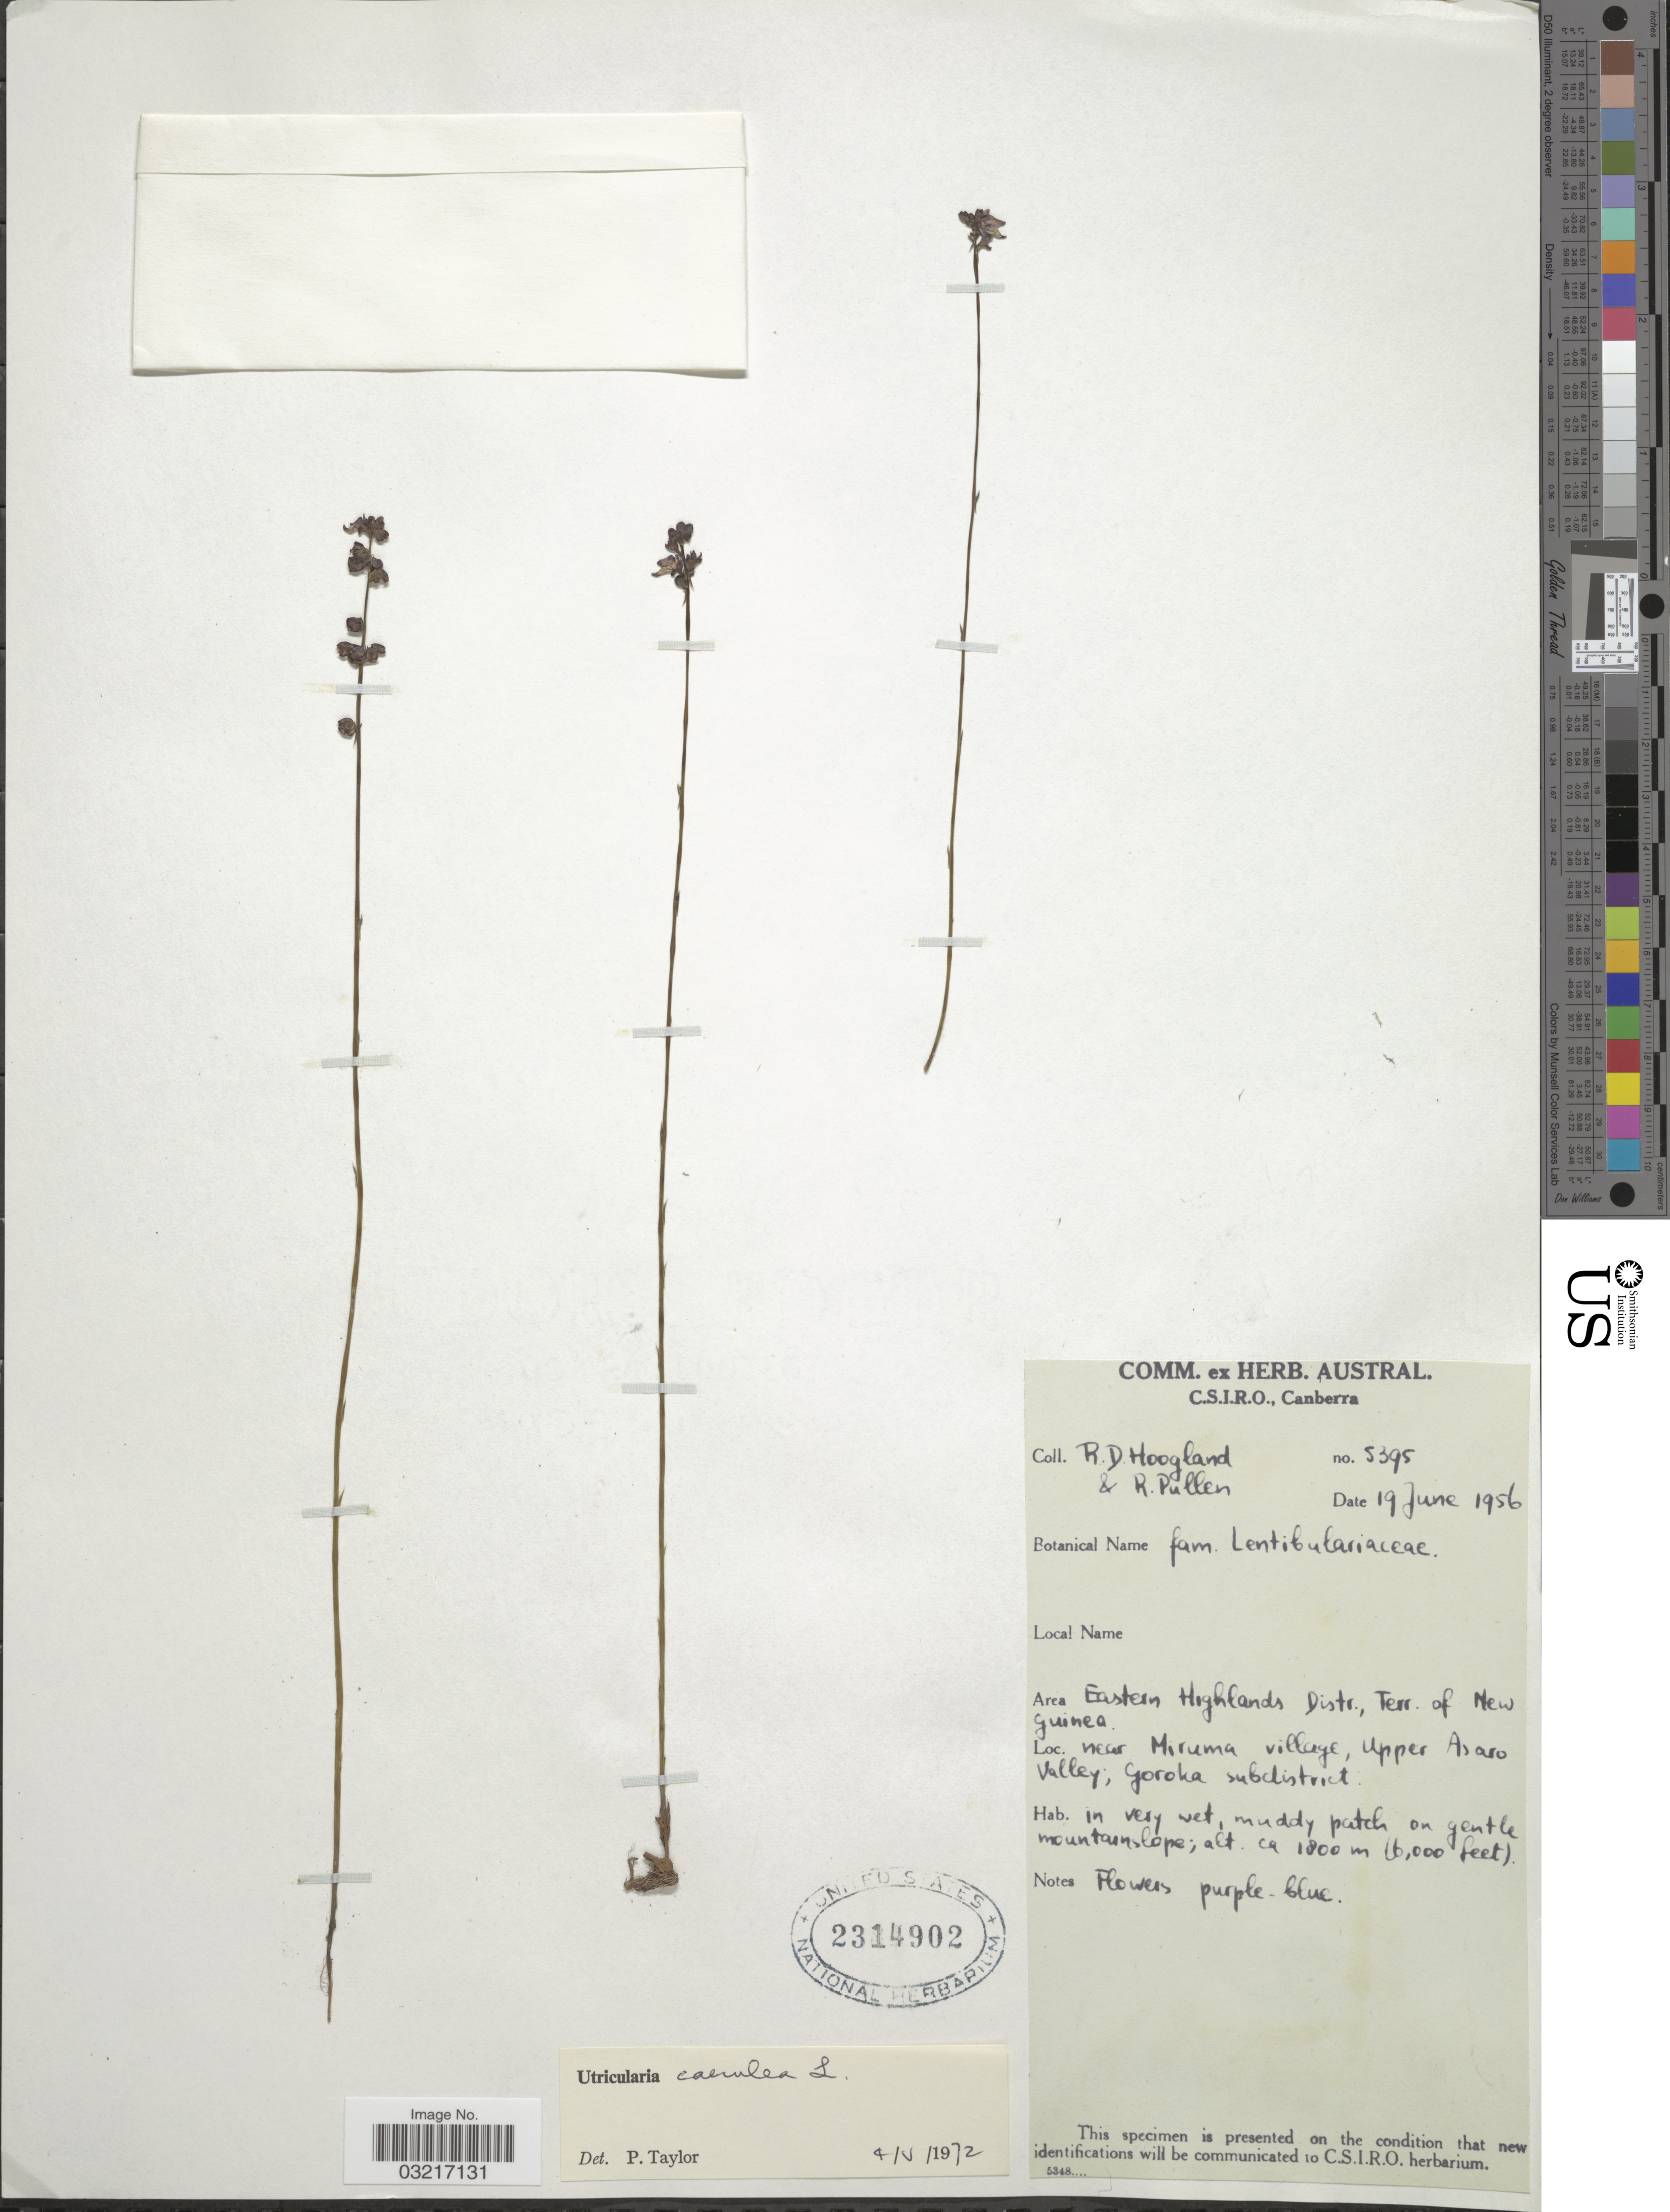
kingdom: Plantae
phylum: Tracheophyta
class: Magnoliopsida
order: Lamiales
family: Lentibulariaceae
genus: Utricularia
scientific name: Utricularia caerulea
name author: L.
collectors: R. D. Hoogland & R. Pullen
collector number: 5395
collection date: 1956-06-19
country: Papua New Guinea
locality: Eastern Highlands Distr., Terr. of New Guinea, near Miruma village, upper Asaro Valley; Goroka subdistrict.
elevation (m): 1829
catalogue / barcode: US 2314902